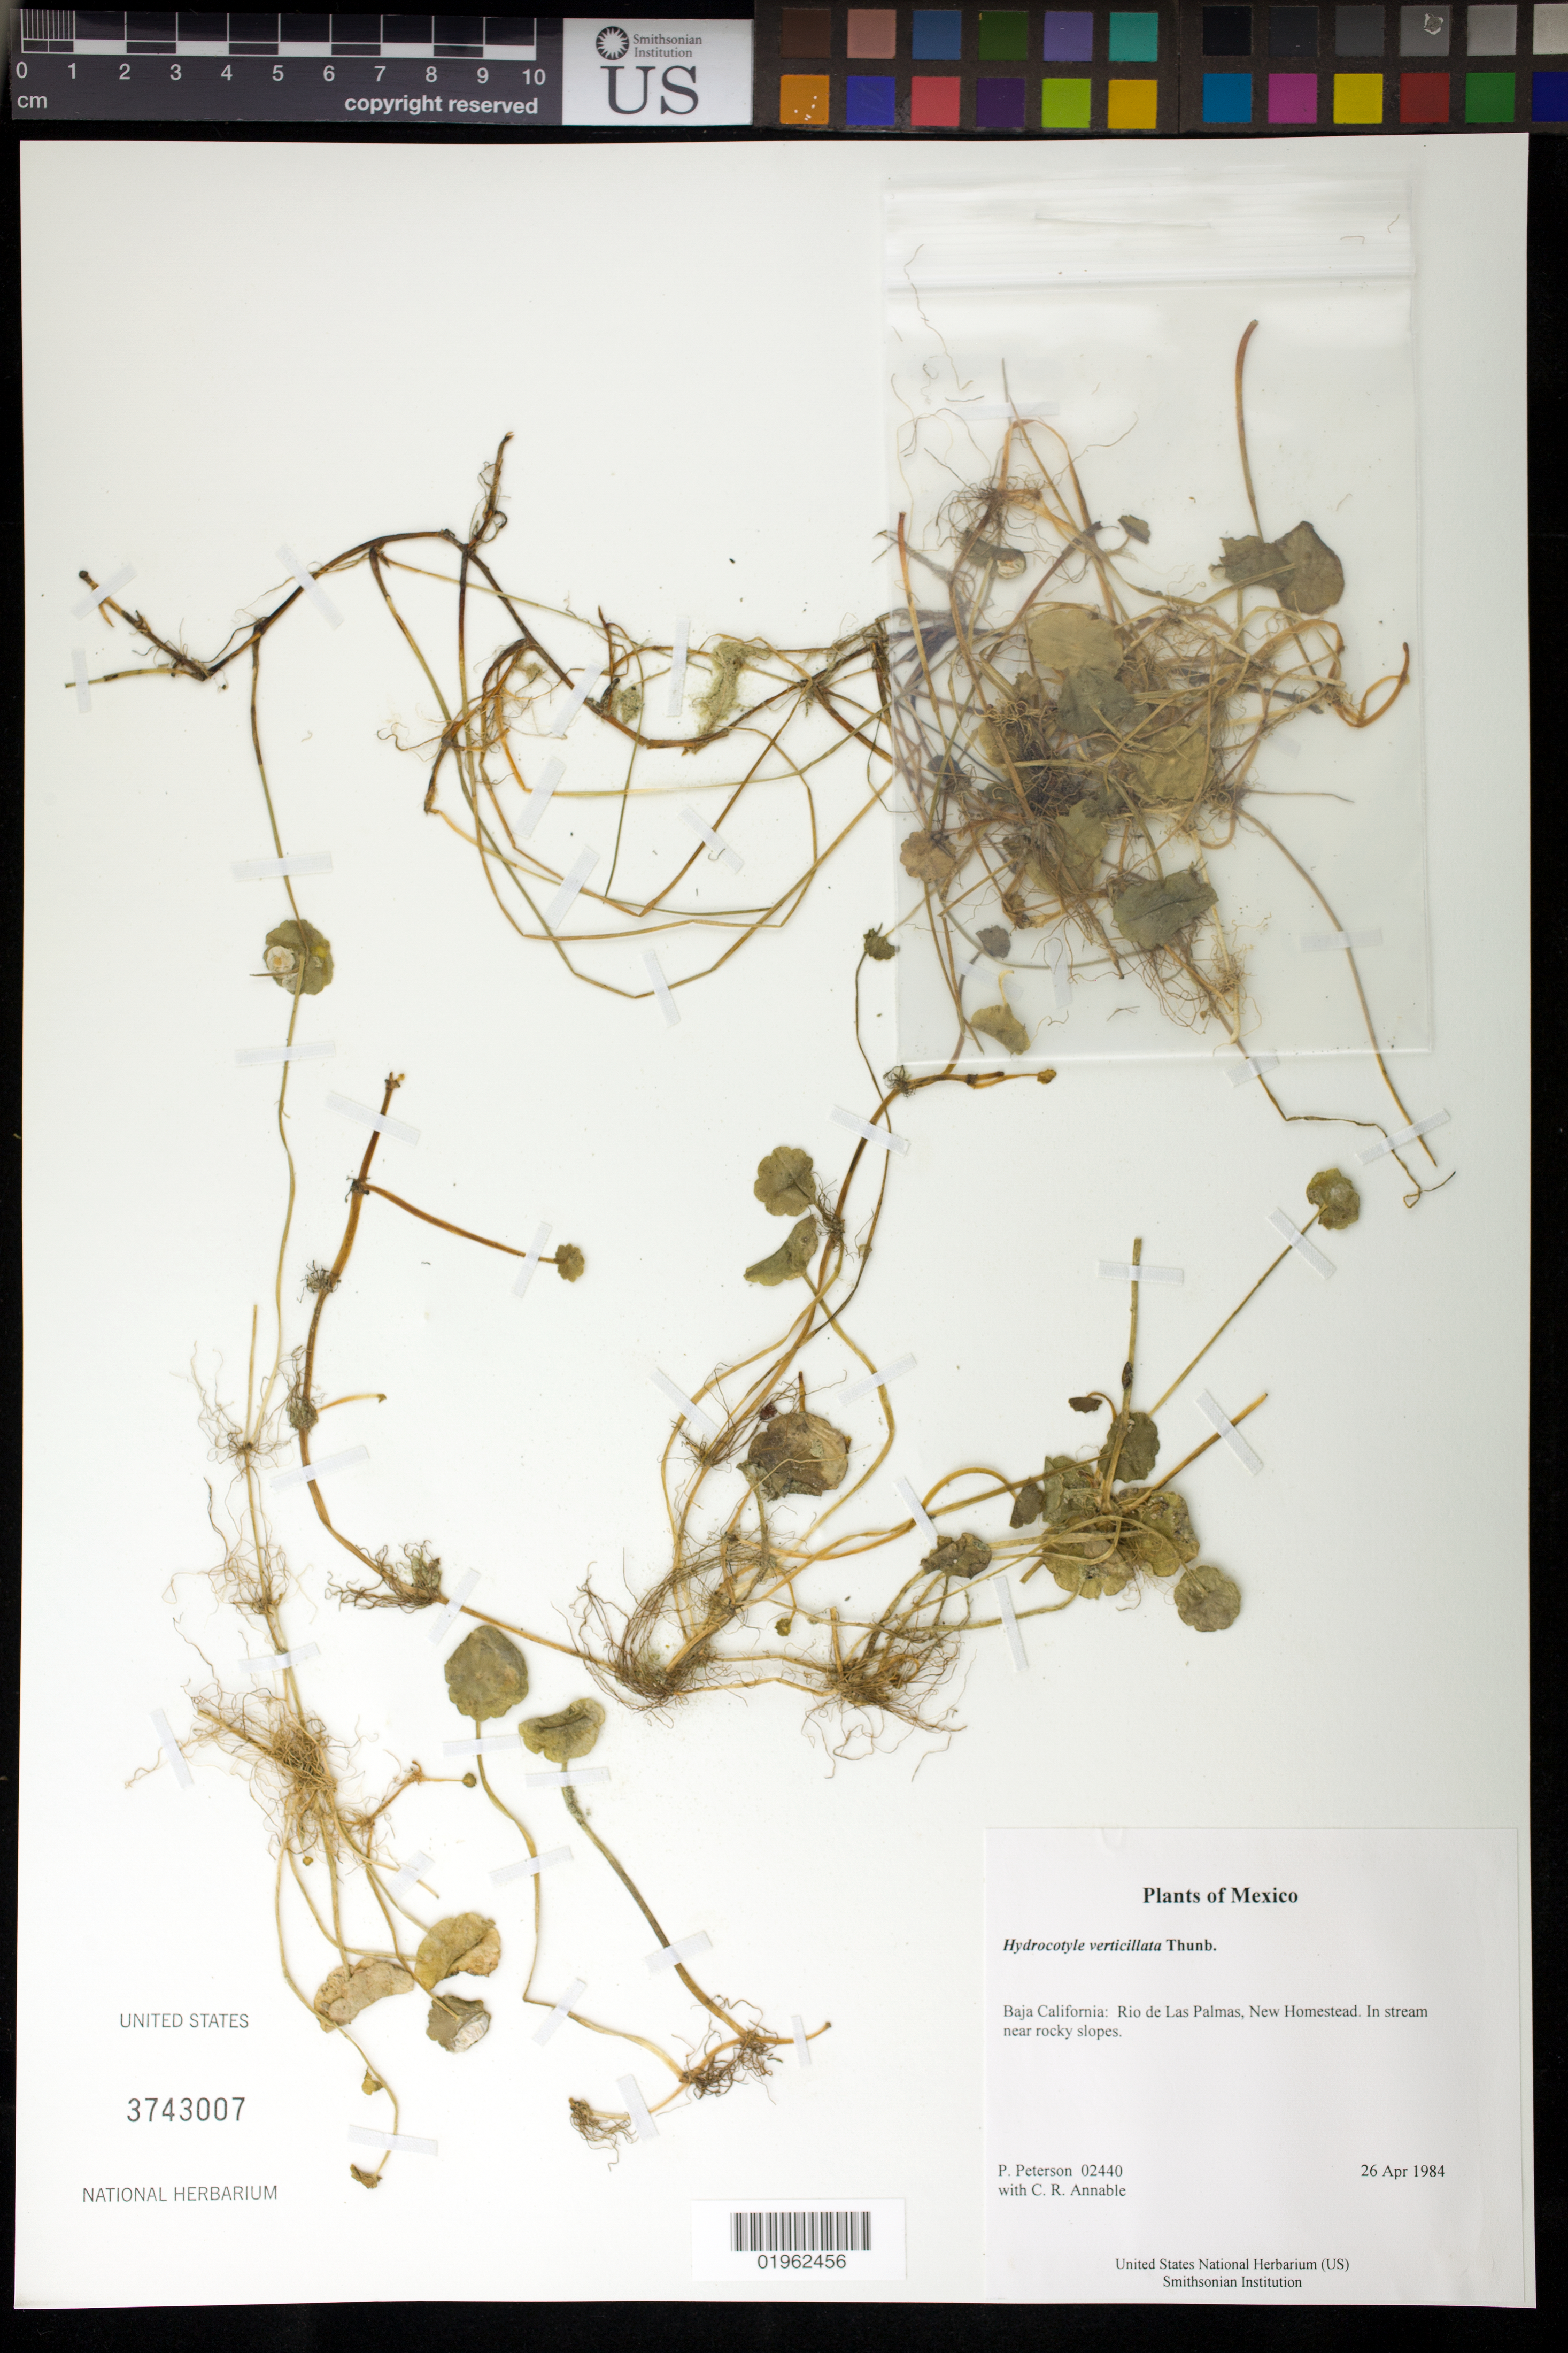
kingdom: Plantae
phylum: Tracheophyta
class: Magnoliopsida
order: Apiales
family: Araliaceae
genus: Hydrocotyle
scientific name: Hydrocotyle verticillata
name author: Thunb.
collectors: P. M. Peterson & C. R. Annable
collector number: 02440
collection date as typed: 26 Apr 1984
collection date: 1984-04-26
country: Mexico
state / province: Baja California Norte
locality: Rio de Las Palmas, New Homestead.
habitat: In stream near rocky slopes.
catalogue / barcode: US 3743007